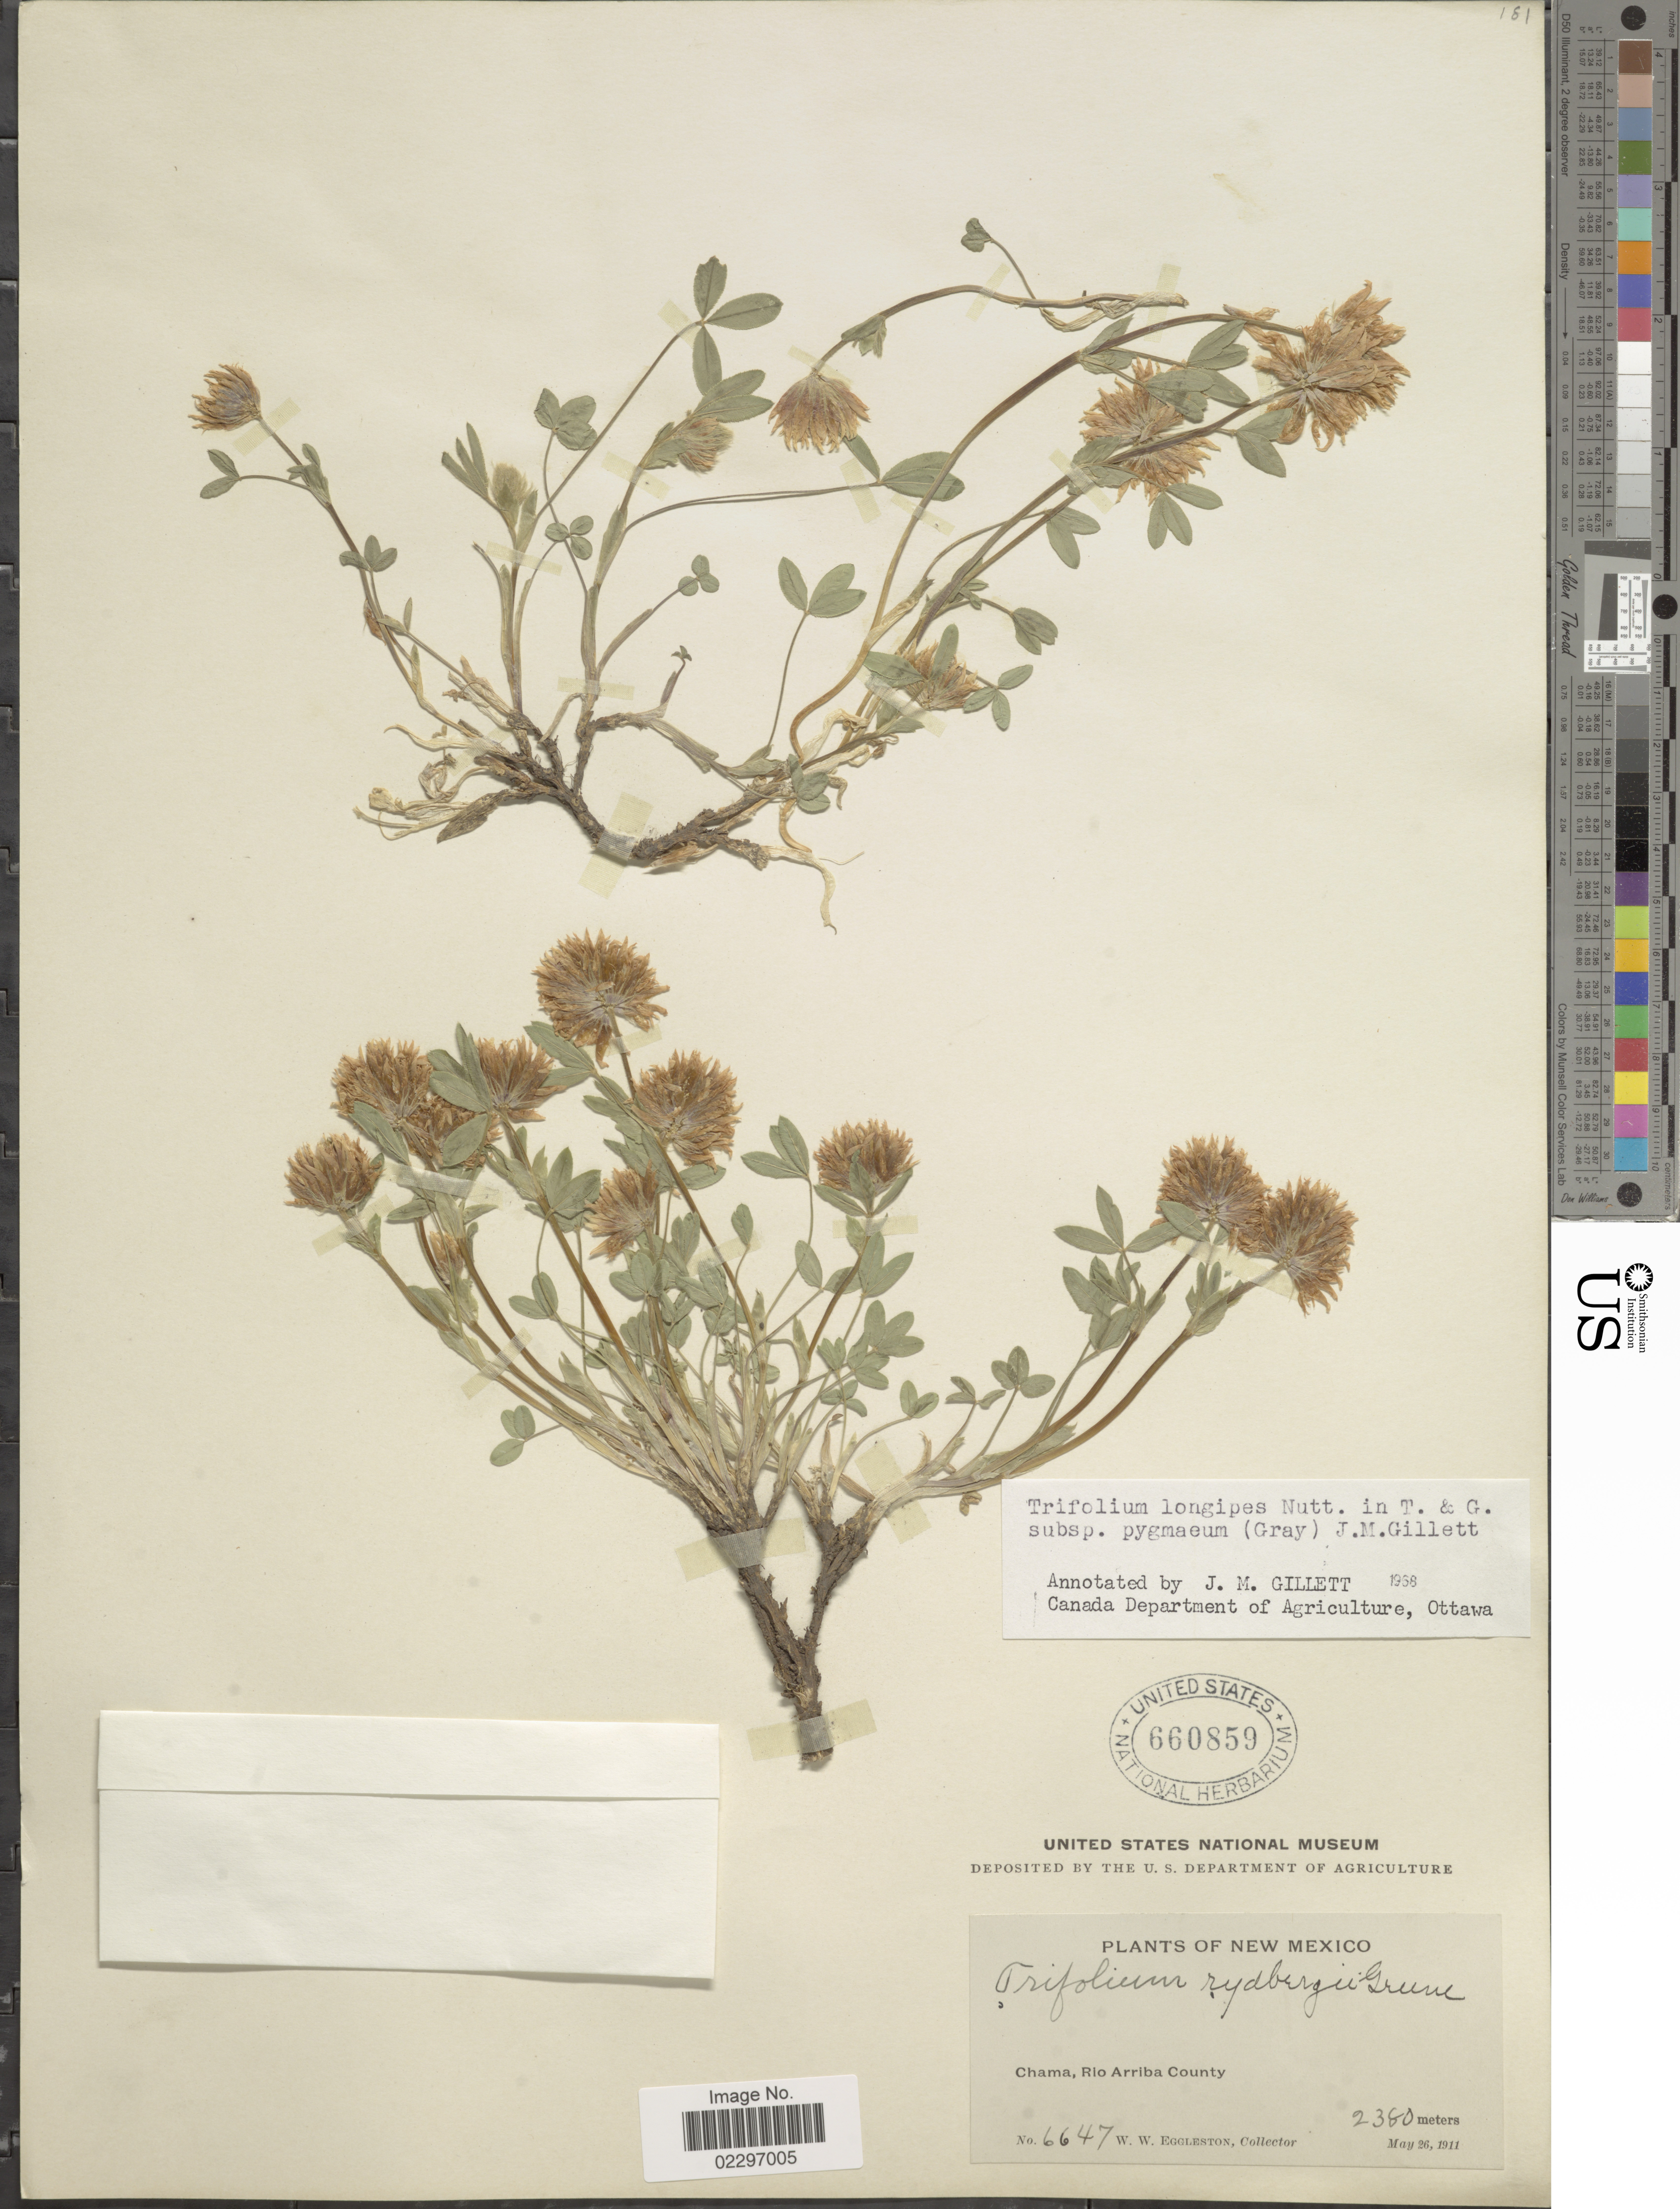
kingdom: Plantae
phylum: Tracheophyta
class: Magnoliopsida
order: Fabales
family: Fabaceae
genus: Trifolium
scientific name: Trifolium longipes var. pygmaeum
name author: A. Gray in Ives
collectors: W. W. Eggleston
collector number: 6647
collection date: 1911-05-26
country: United States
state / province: New Mexico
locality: Chama, Rio Arriba County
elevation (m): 2380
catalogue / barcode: US 660859